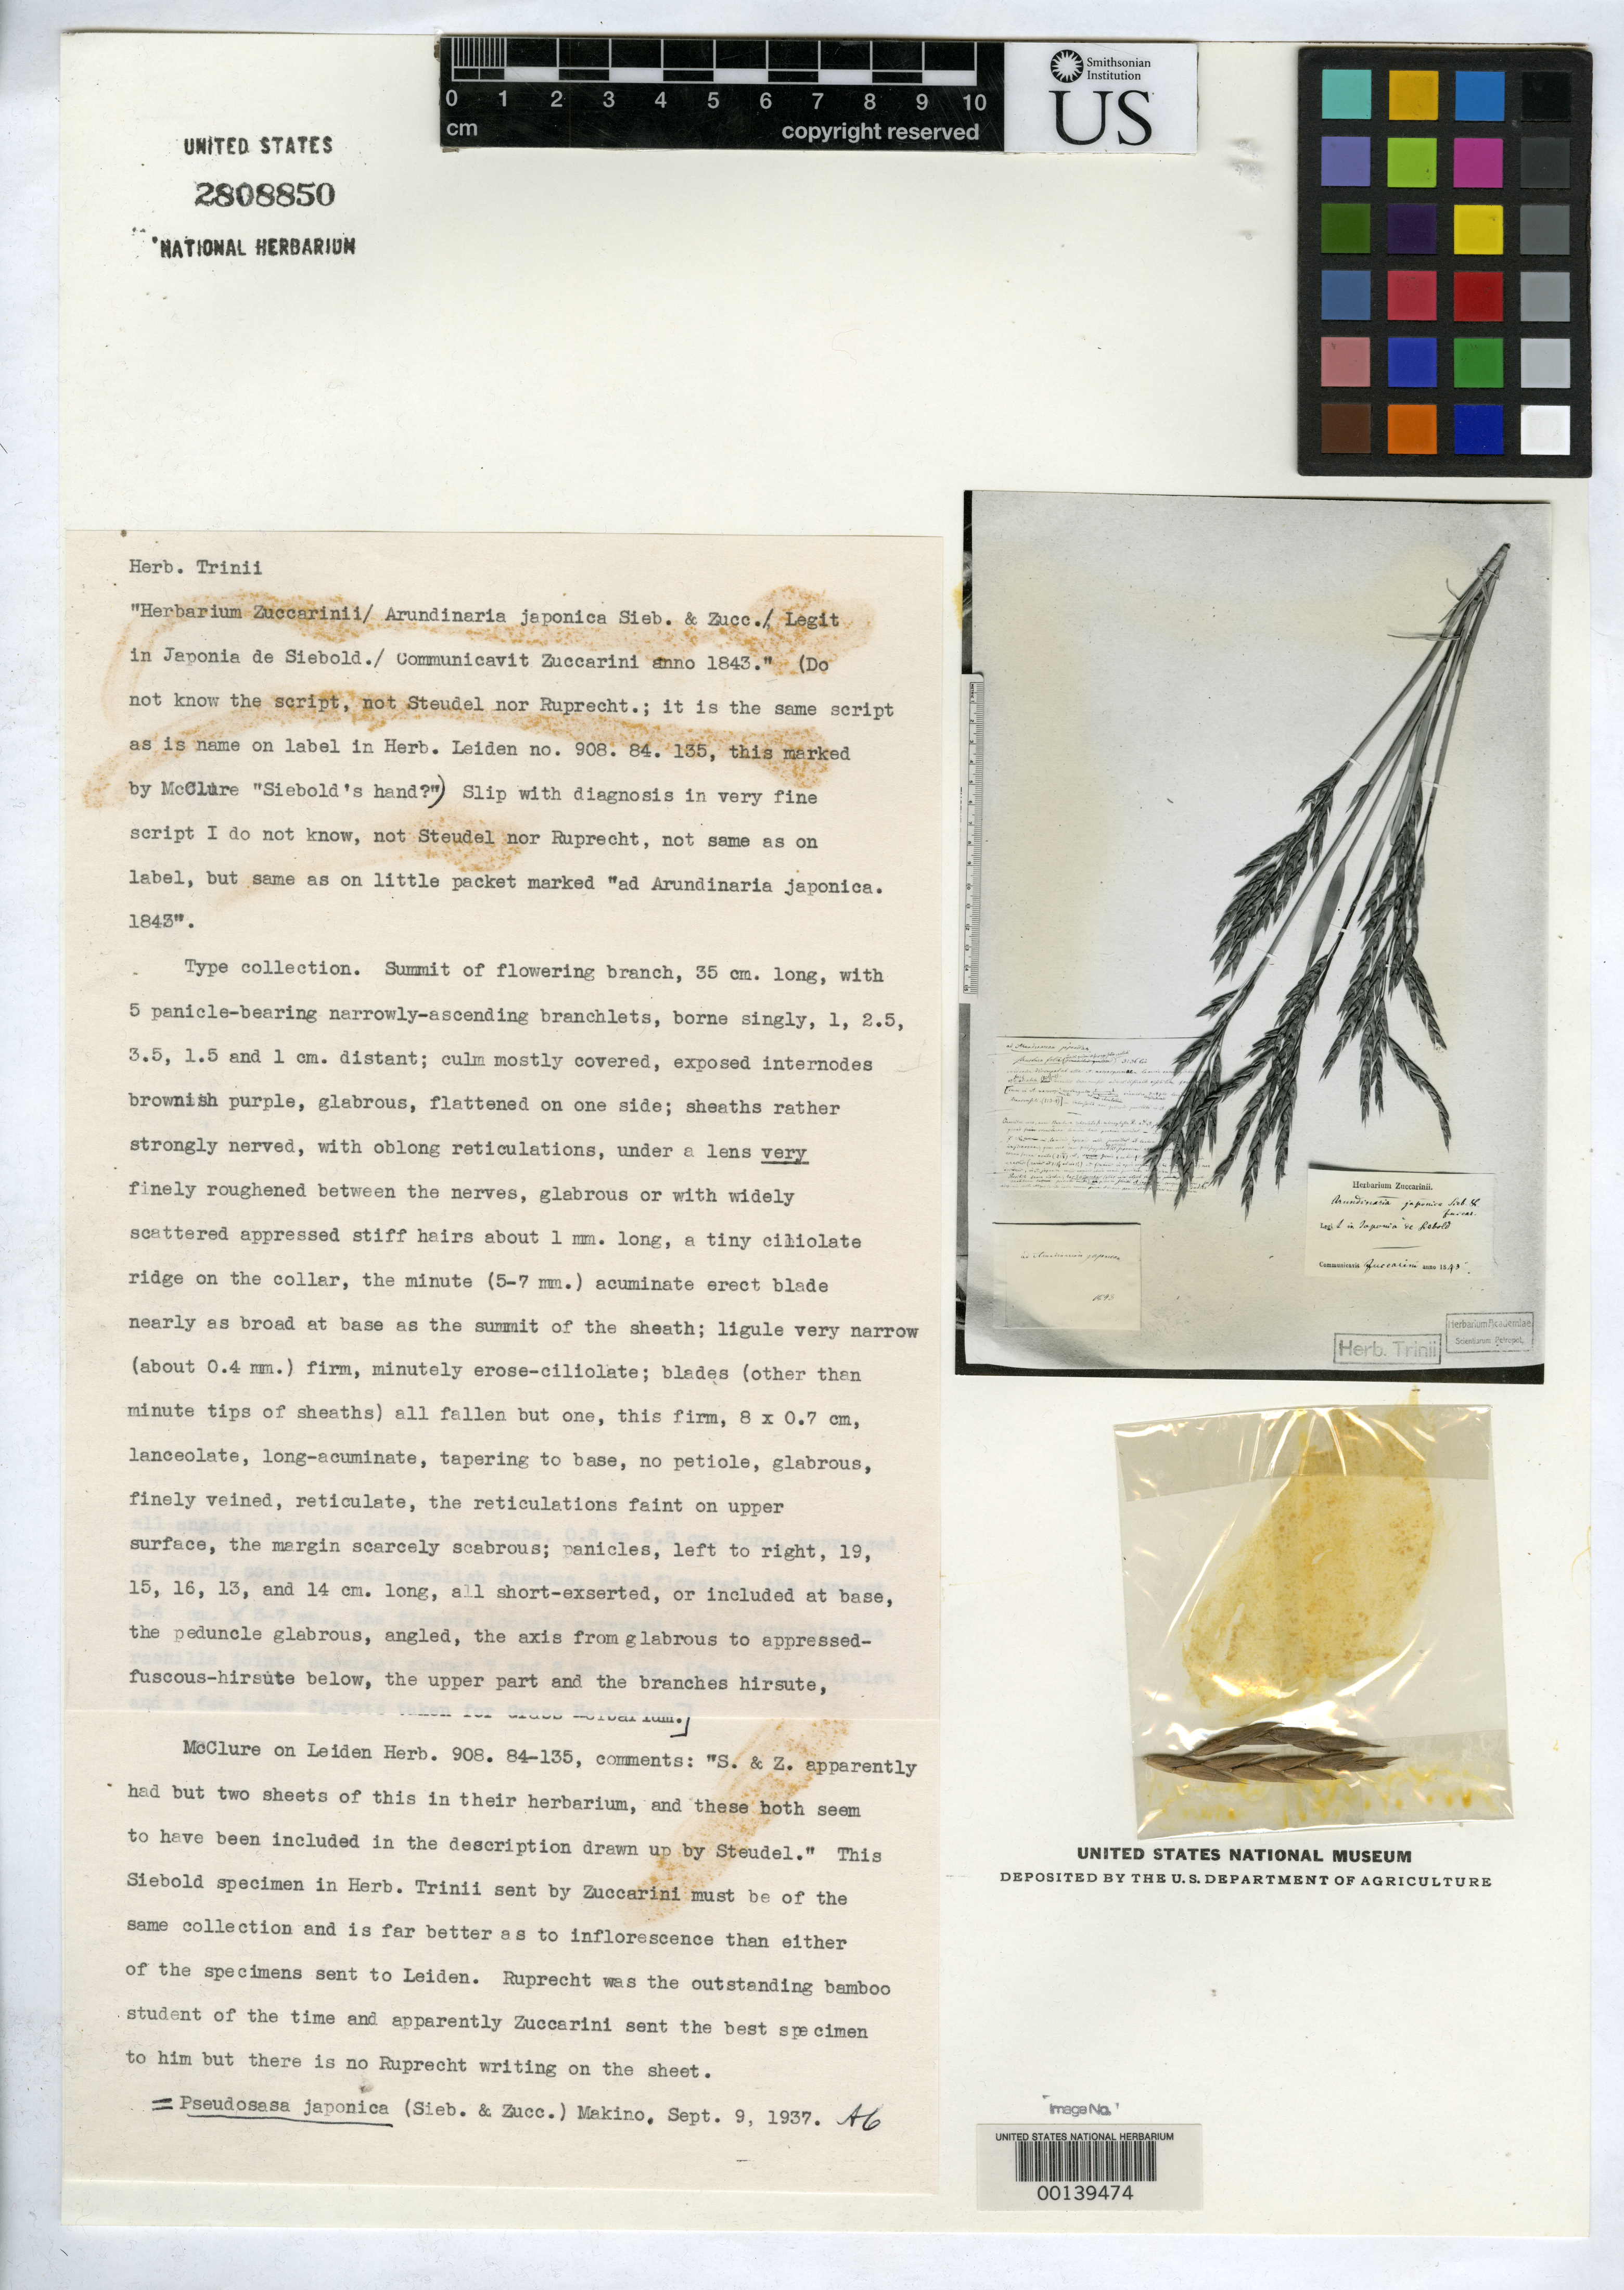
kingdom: Plantae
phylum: Tracheophyta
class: Liliopsida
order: Poales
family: Poaceae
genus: Arundinaria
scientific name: Arundinaria japonica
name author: Siebold & Zucc. in Steud.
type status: Type Fragment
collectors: P. F. Siebold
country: Japan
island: Honshu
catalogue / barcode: US 2808850